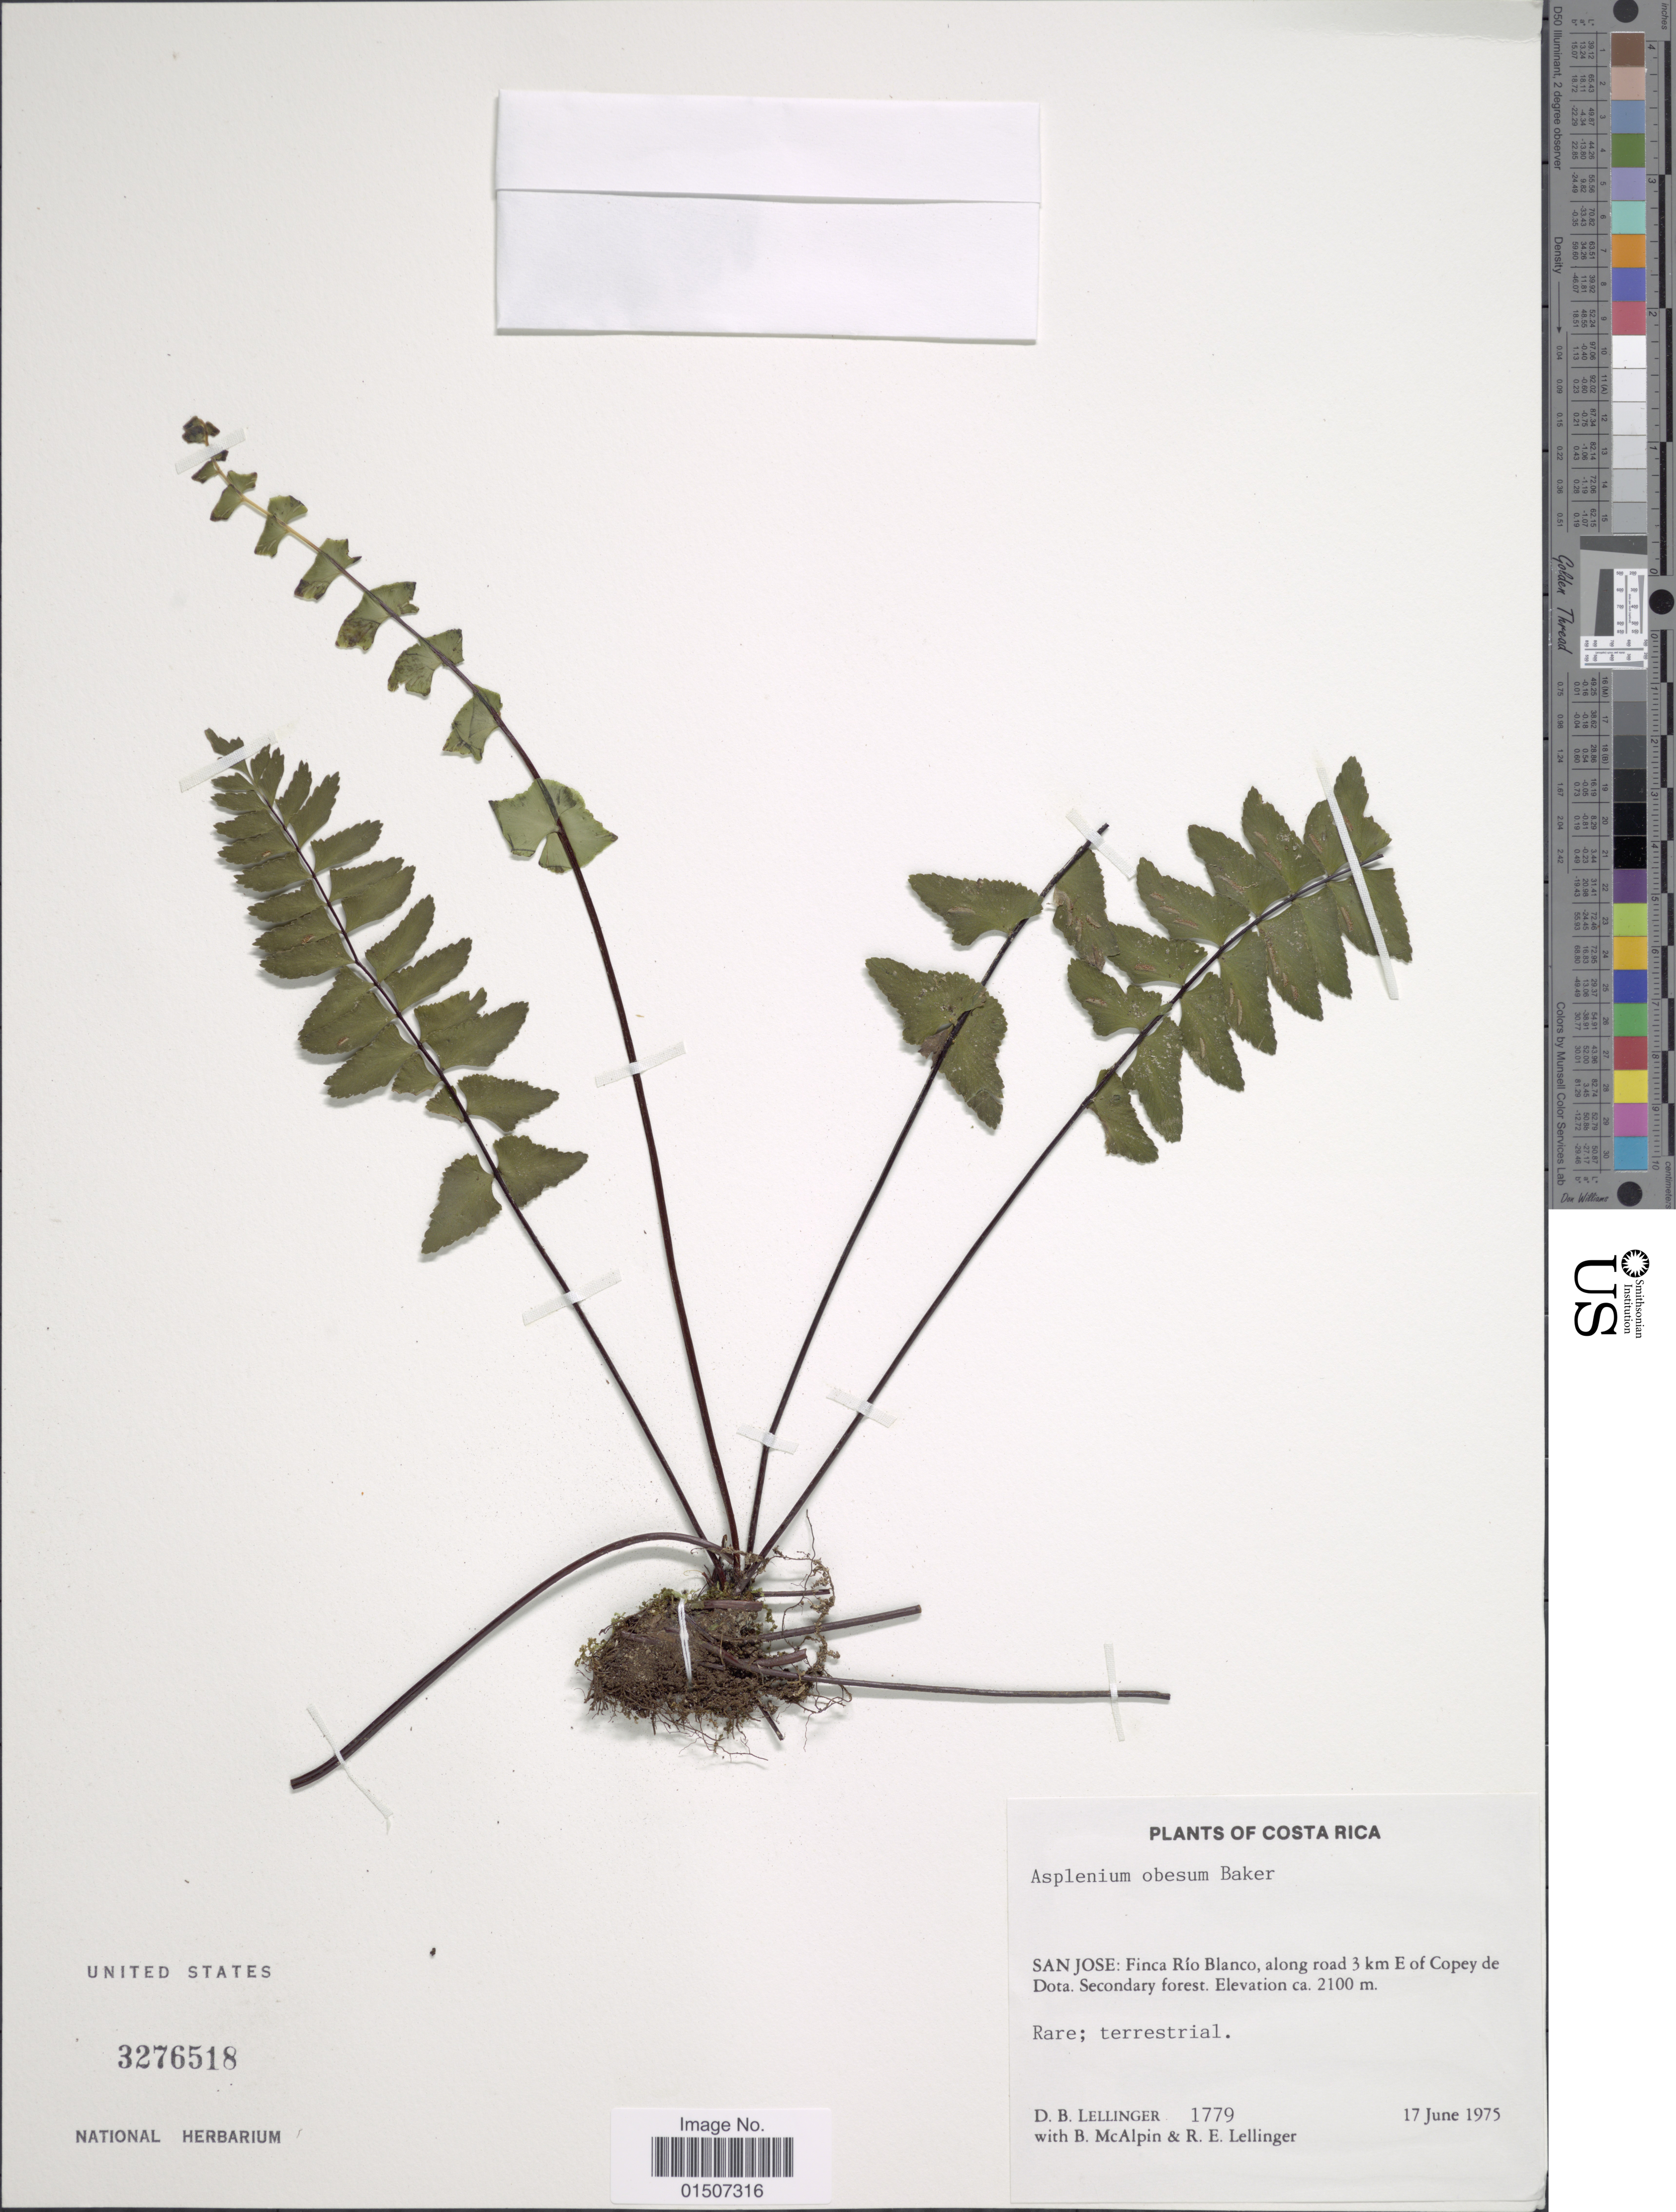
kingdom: Plantae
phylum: Tracheophyta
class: Polypodiopsida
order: Polypodiales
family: Aspleniaceae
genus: Asplenium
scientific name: Asplenium obesum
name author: Baker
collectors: D. B. Lellinger, B. McAlpin & R. E. Lellinger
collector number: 1779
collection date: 1975-06-17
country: Costa Rica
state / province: San José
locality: Finca Río Blanco, along road 3 km E of Copey de Dota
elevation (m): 2100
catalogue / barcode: US 3276518